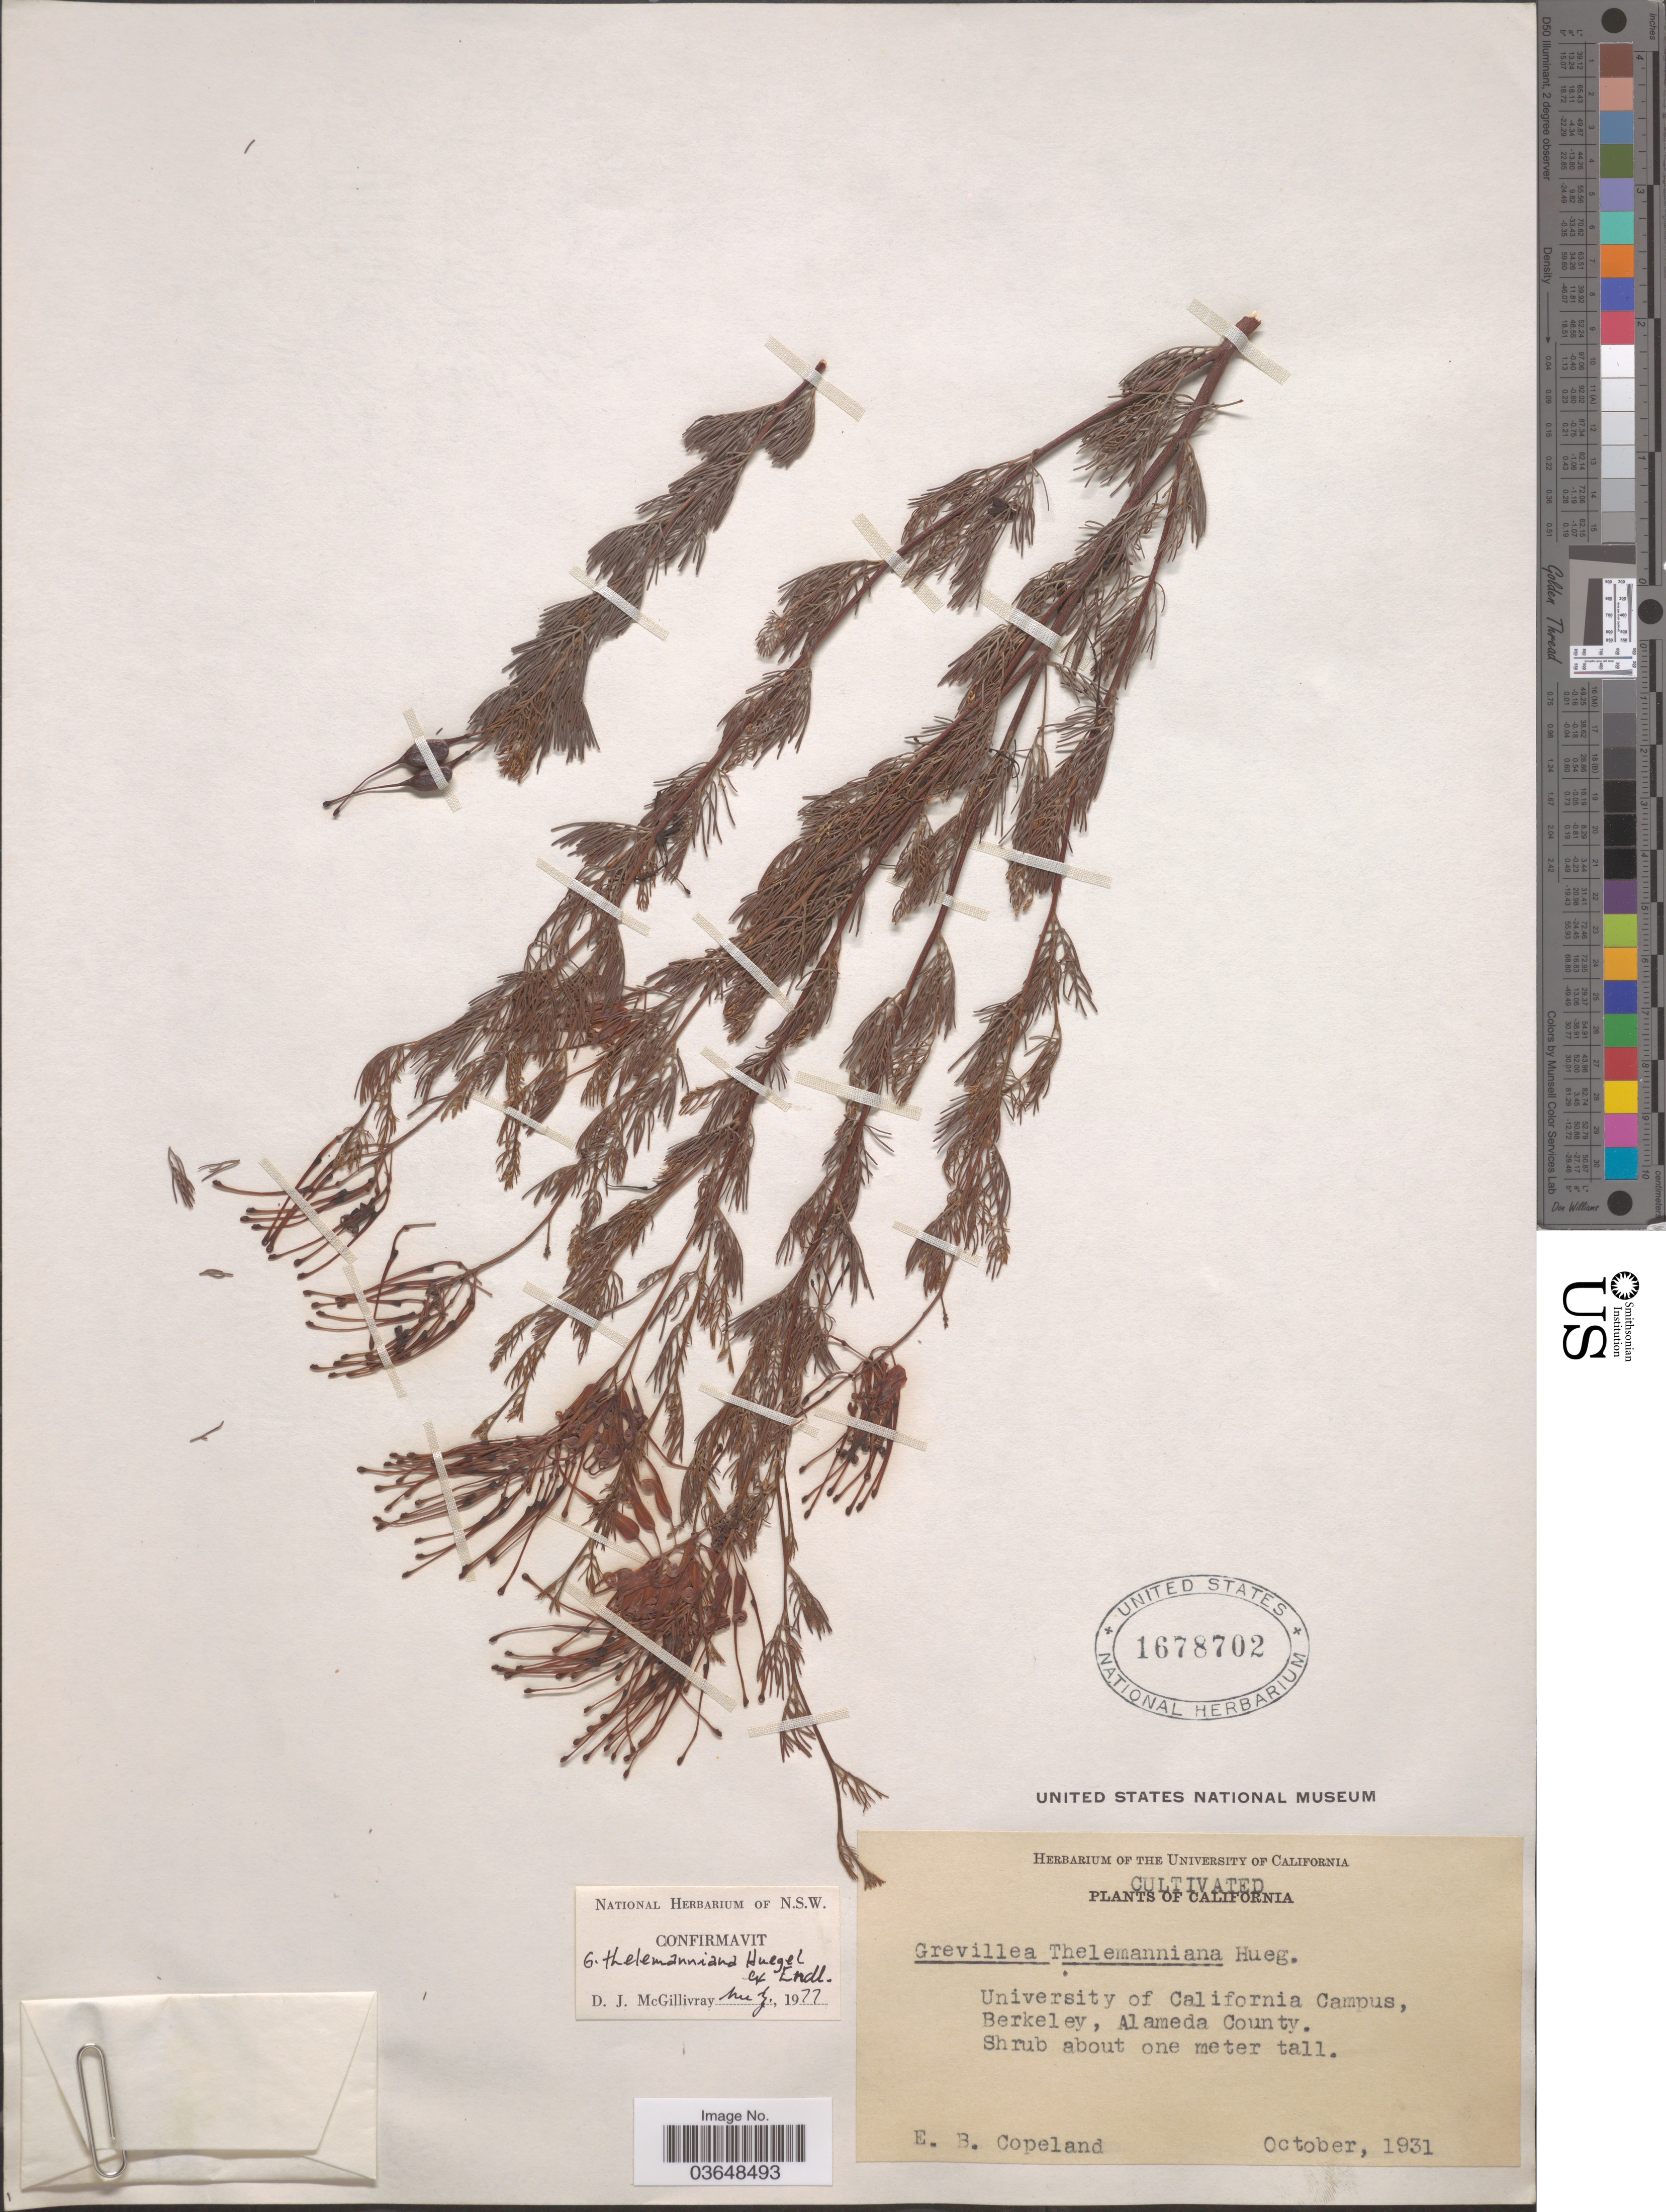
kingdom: Plantae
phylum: Tracheophyta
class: Magnoliopsida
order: Proteales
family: Proteaceae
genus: Grevillea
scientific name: Grevillea thelemanniana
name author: Hügel ex Lindl.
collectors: E. B. Copeland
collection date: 1931-10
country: United States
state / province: California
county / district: Alameda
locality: University of California Campus, Berkeley, Alameda County.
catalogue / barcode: US 1678702